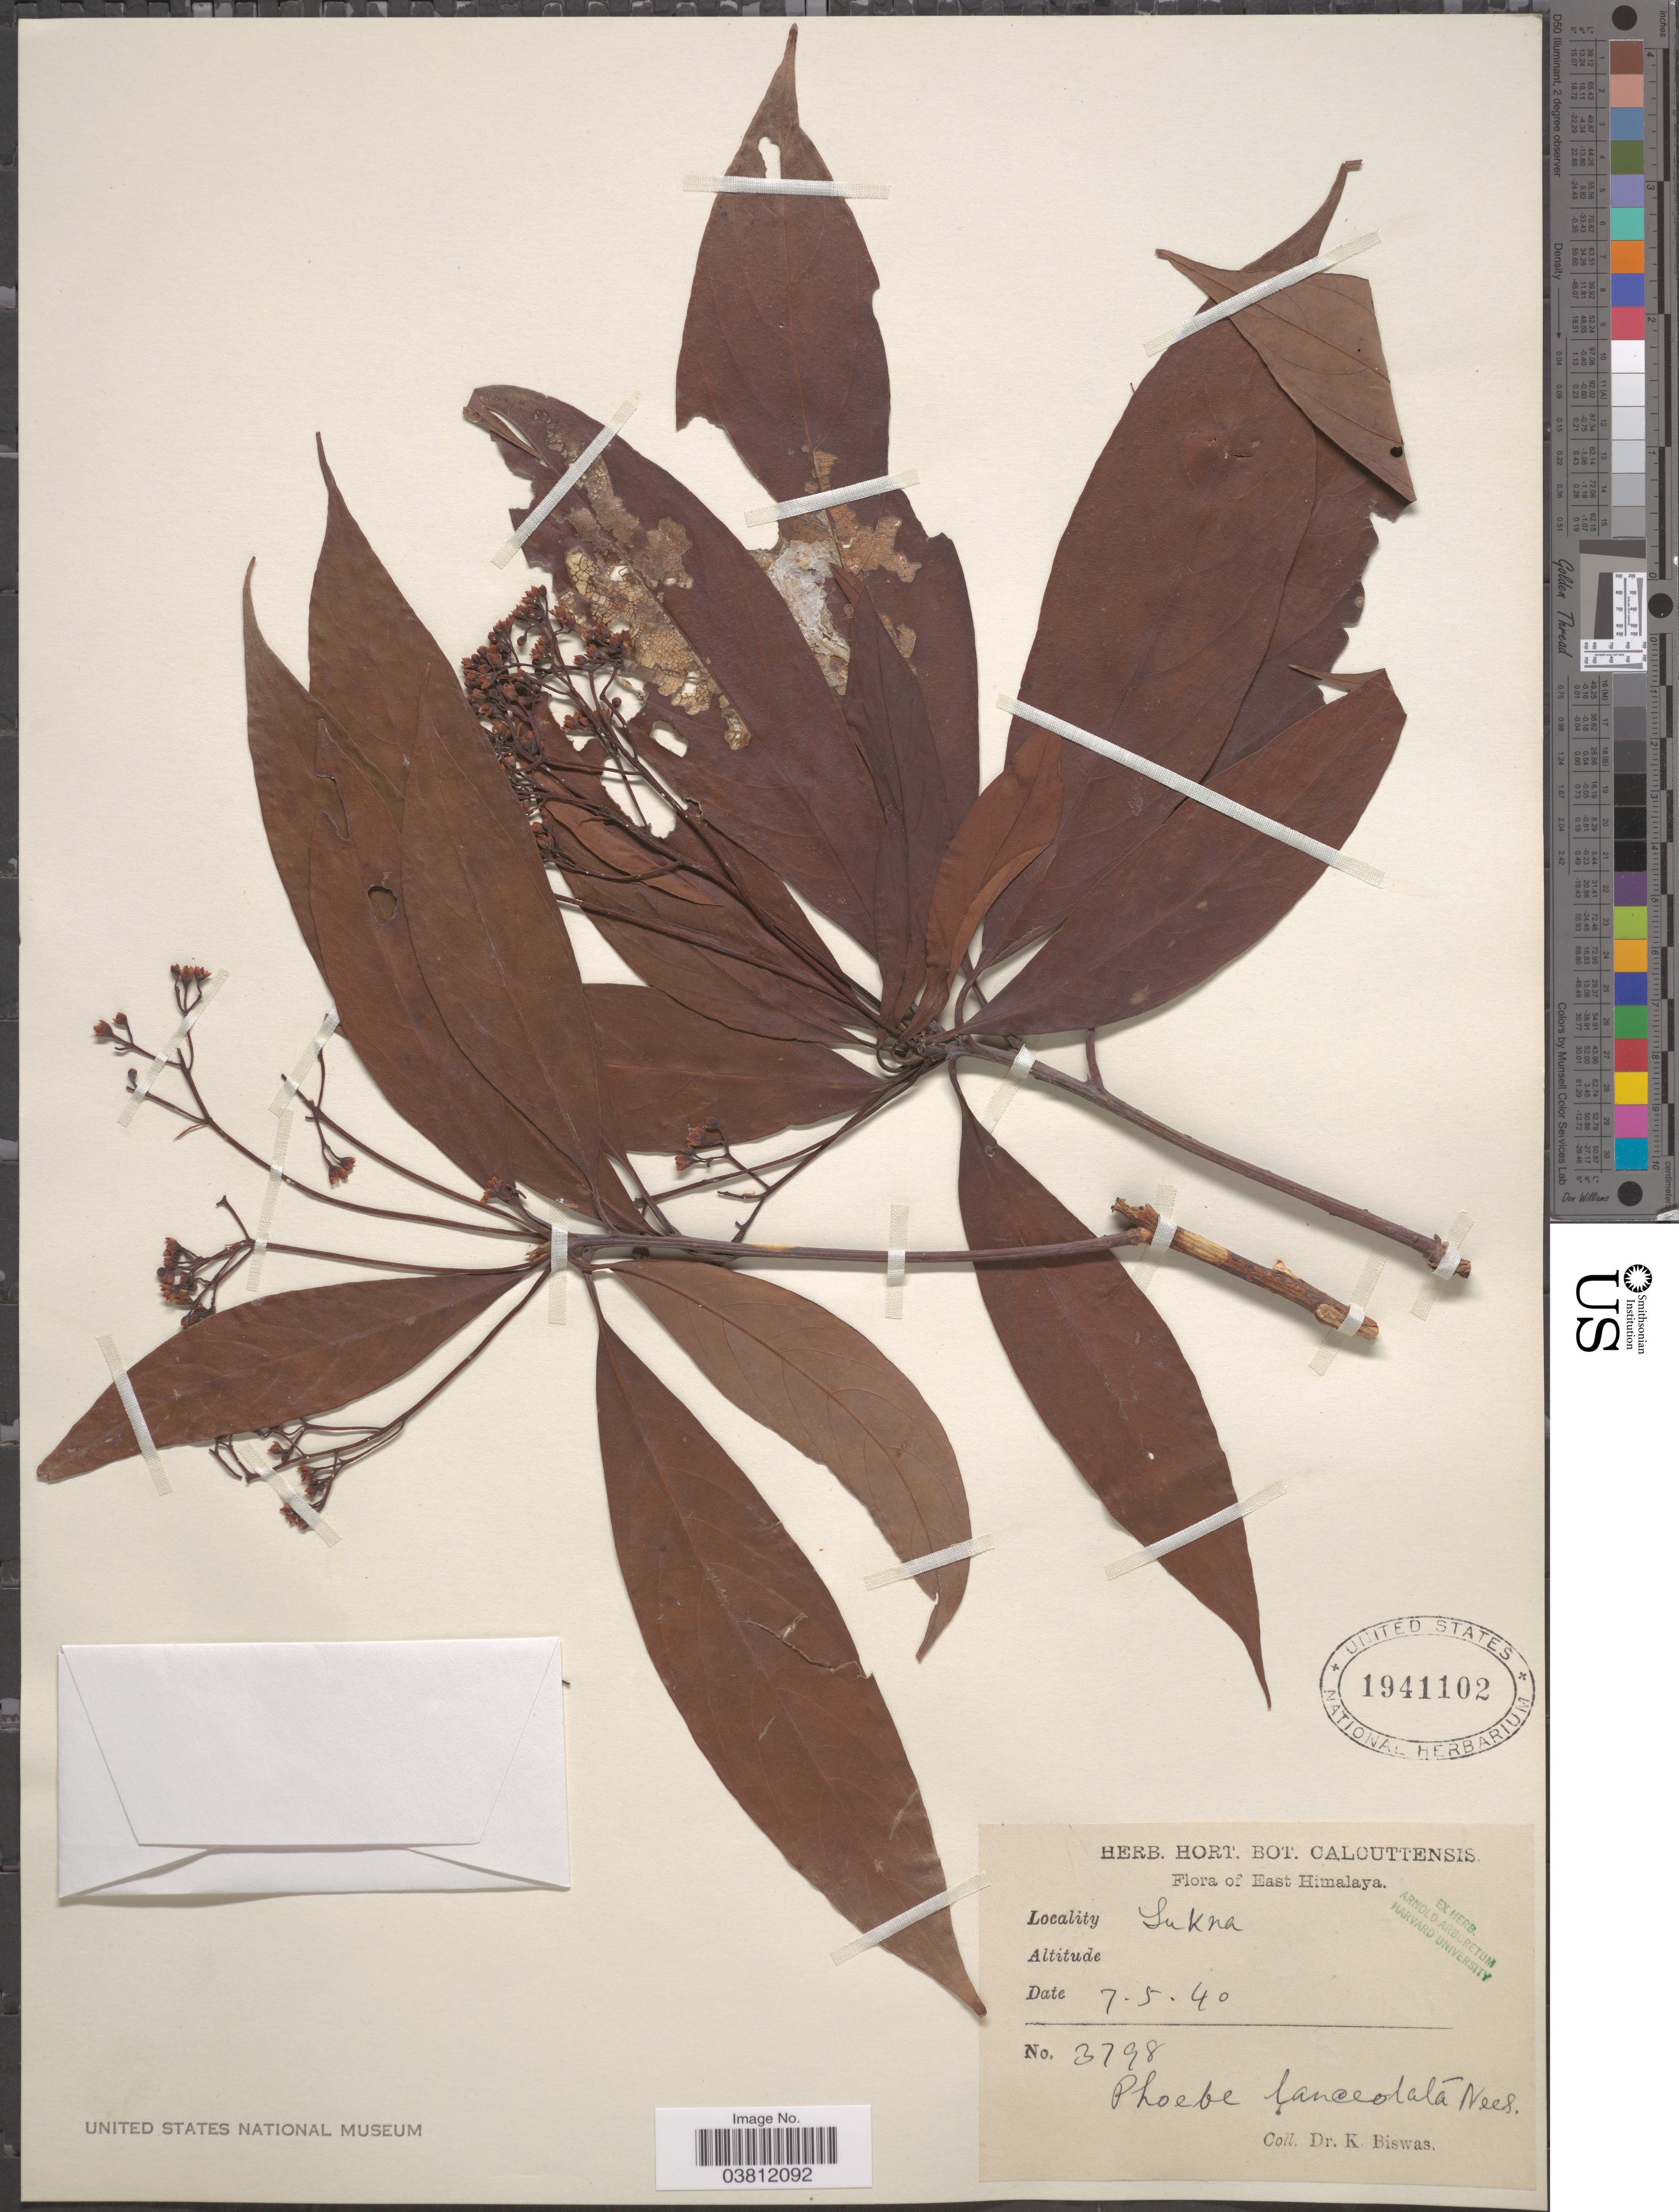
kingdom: Plantae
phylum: Tracheophyta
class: Magnoliopsida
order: Laurales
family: Lauraceae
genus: Phoebe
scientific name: Phoebe lanceolata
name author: Nees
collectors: K. Biswas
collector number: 3798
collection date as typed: Transcribed d/m/y: 7/5/40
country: India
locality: East Himalaya. Sukna.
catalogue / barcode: US 1941102